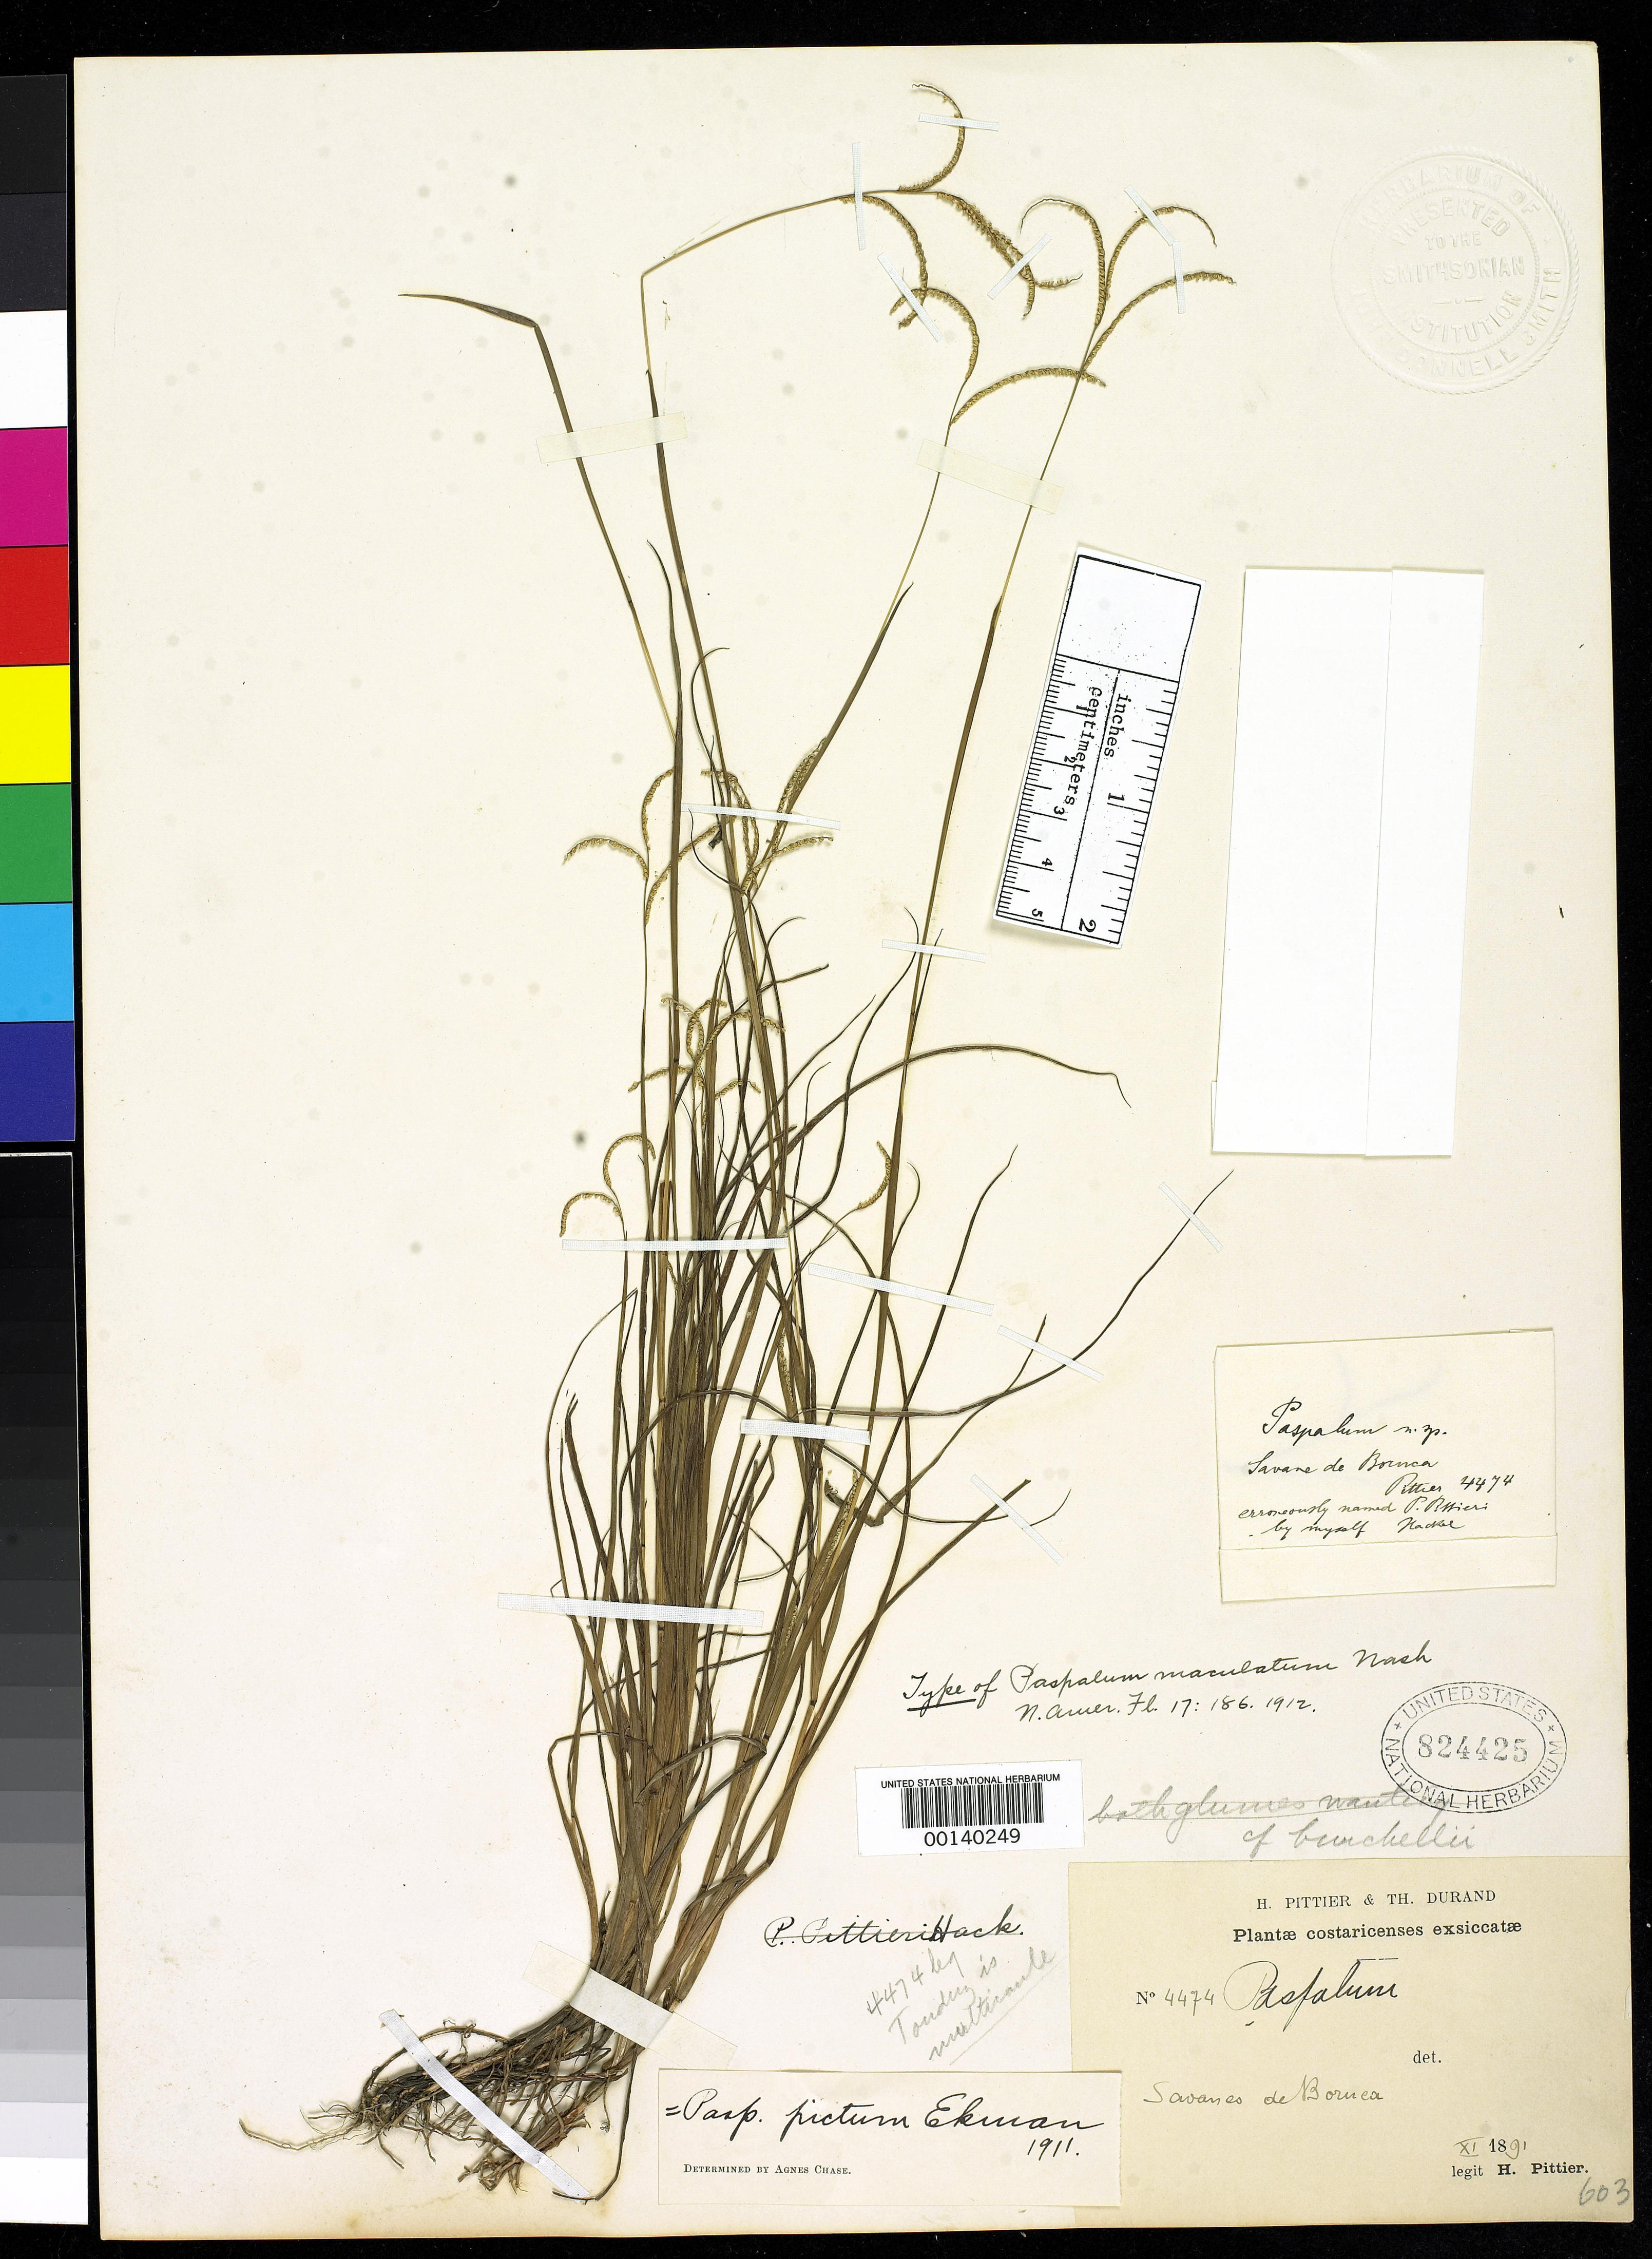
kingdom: Plantae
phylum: Tracheophyta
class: Liliopsida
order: Poales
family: Poaceae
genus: Paspalum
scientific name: Paspalum maculatum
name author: Nash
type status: Holotype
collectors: H. F. Pittier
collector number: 4474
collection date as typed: Nov 1891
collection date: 1891-11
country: Costa Rica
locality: Boruca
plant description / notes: Specimen ex John Donnell Smith Herbarium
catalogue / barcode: US 824425